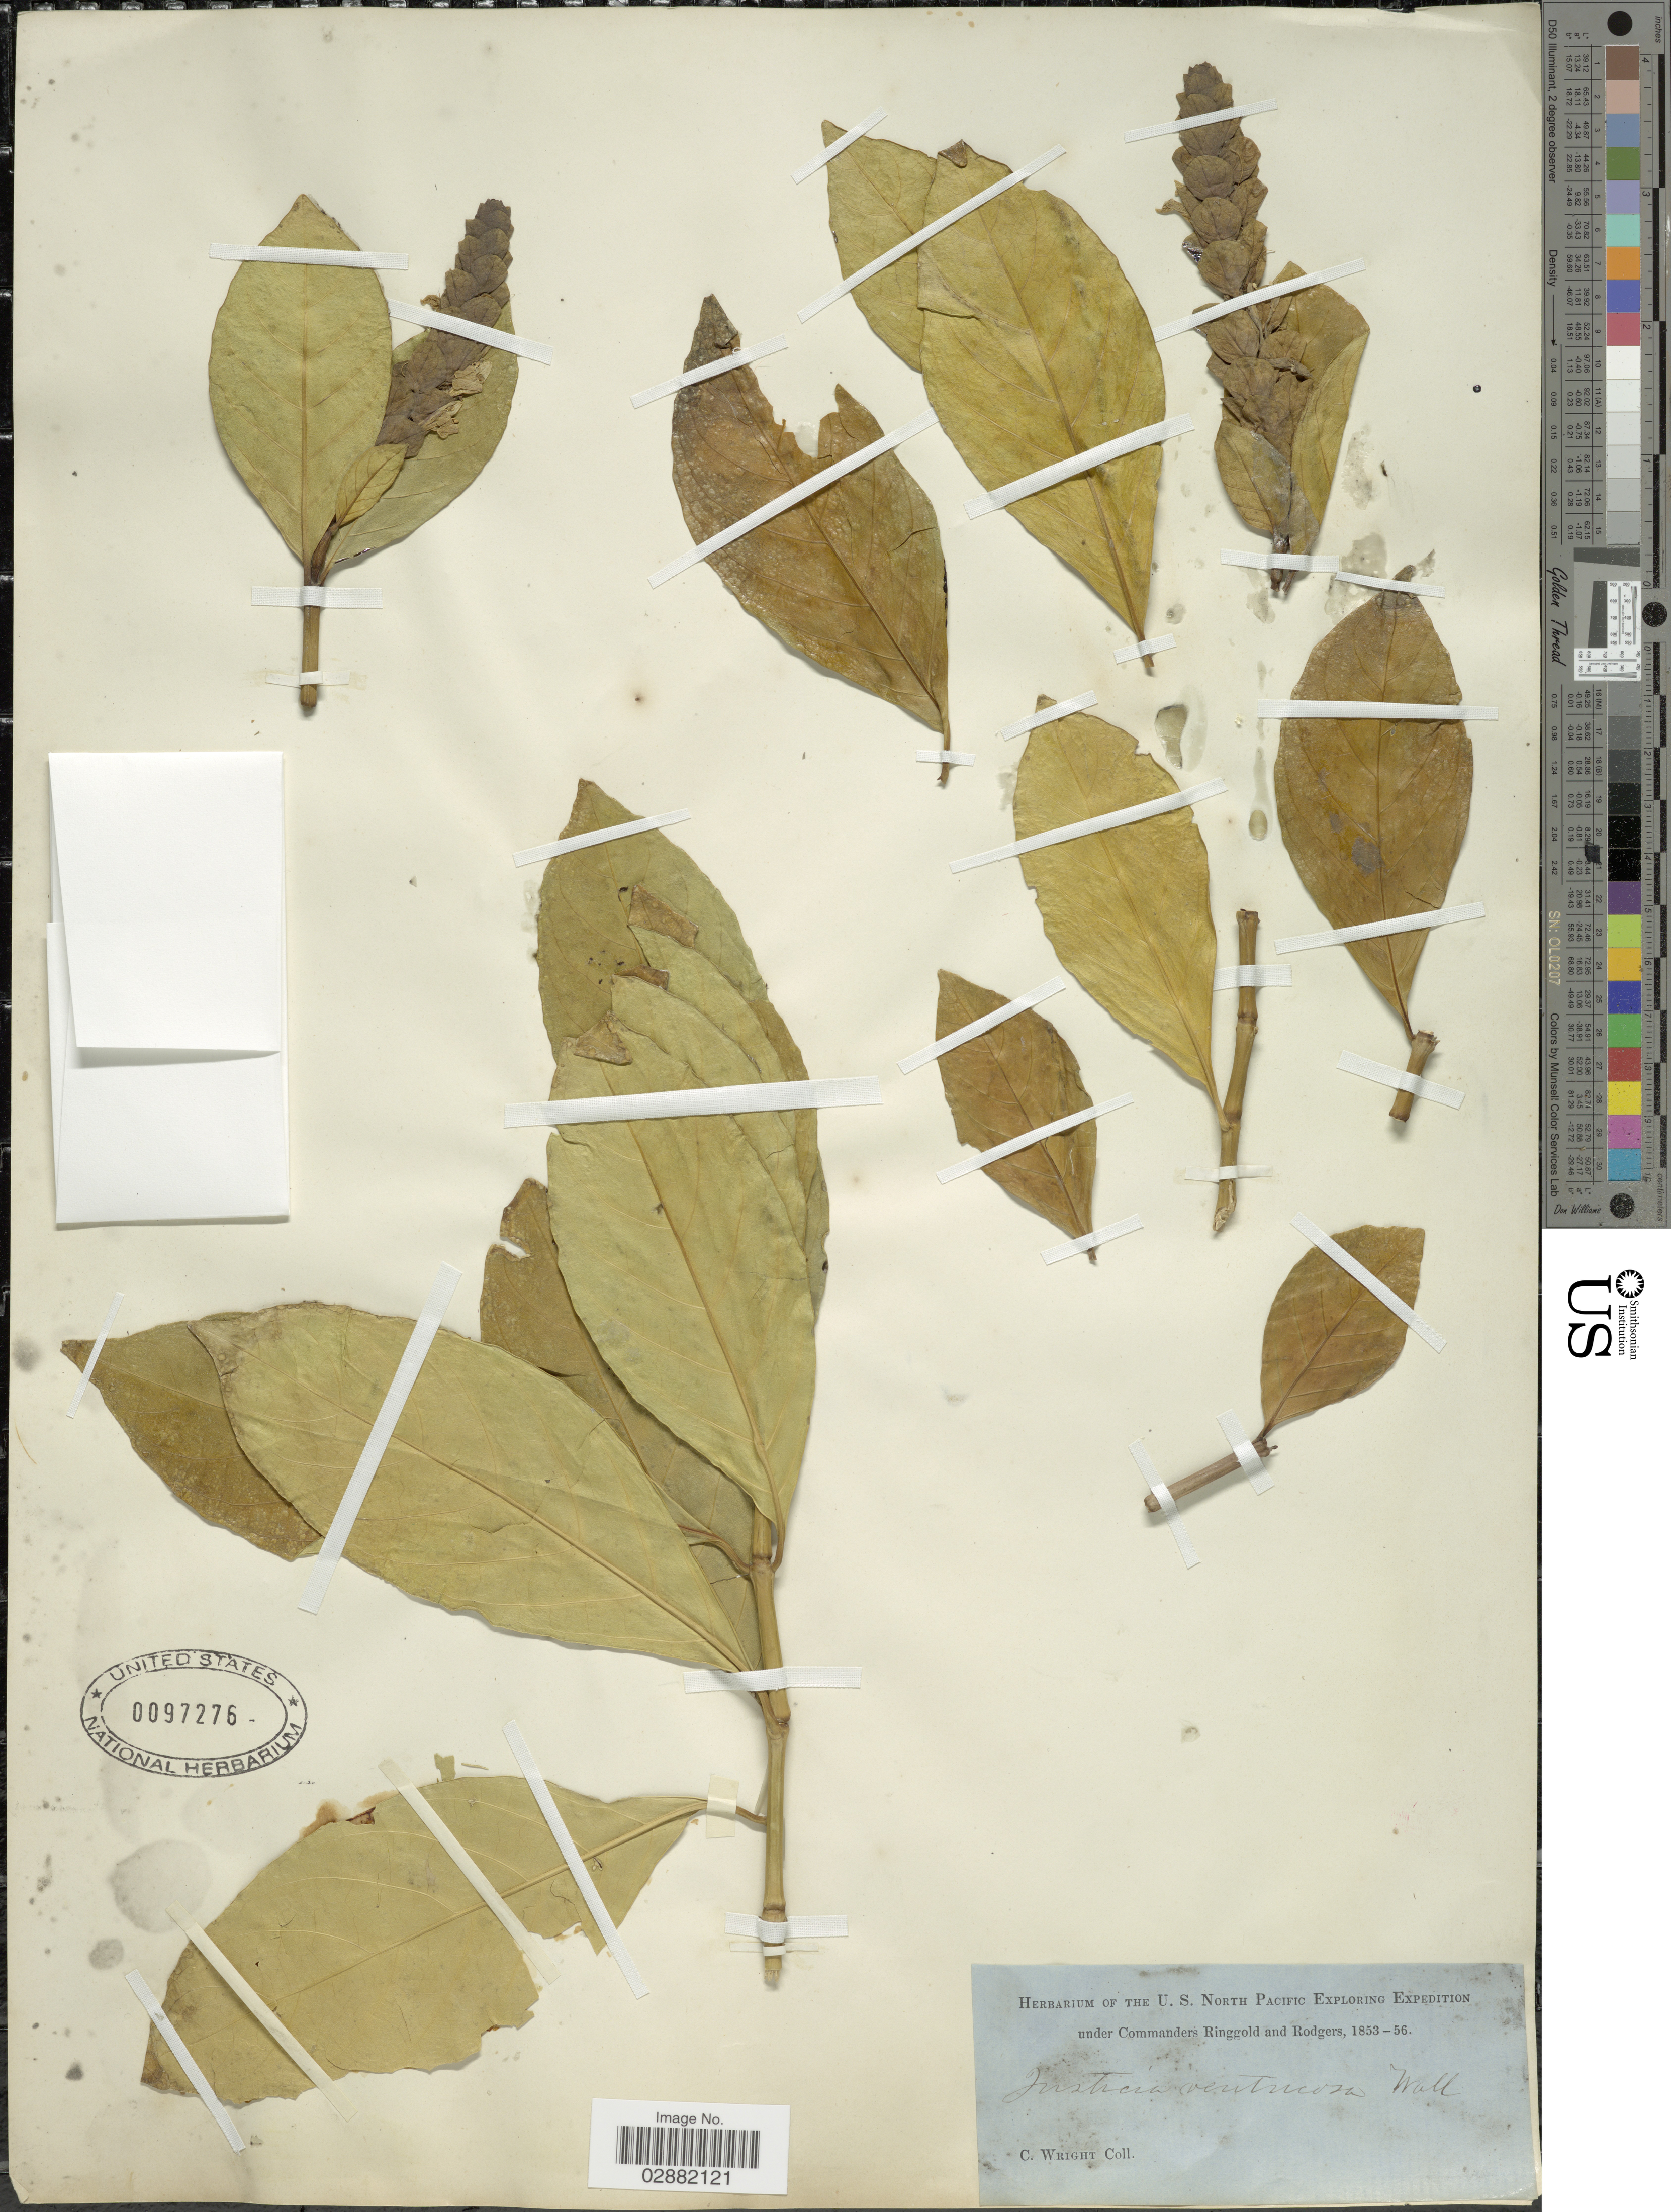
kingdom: Plantae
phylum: Tracheophyta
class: Magnoliopsida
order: Lamiales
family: Acanthaceae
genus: Justicia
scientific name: Justicia ventricosa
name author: Wall.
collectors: C. Wright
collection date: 1853/1856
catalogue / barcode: US 97276